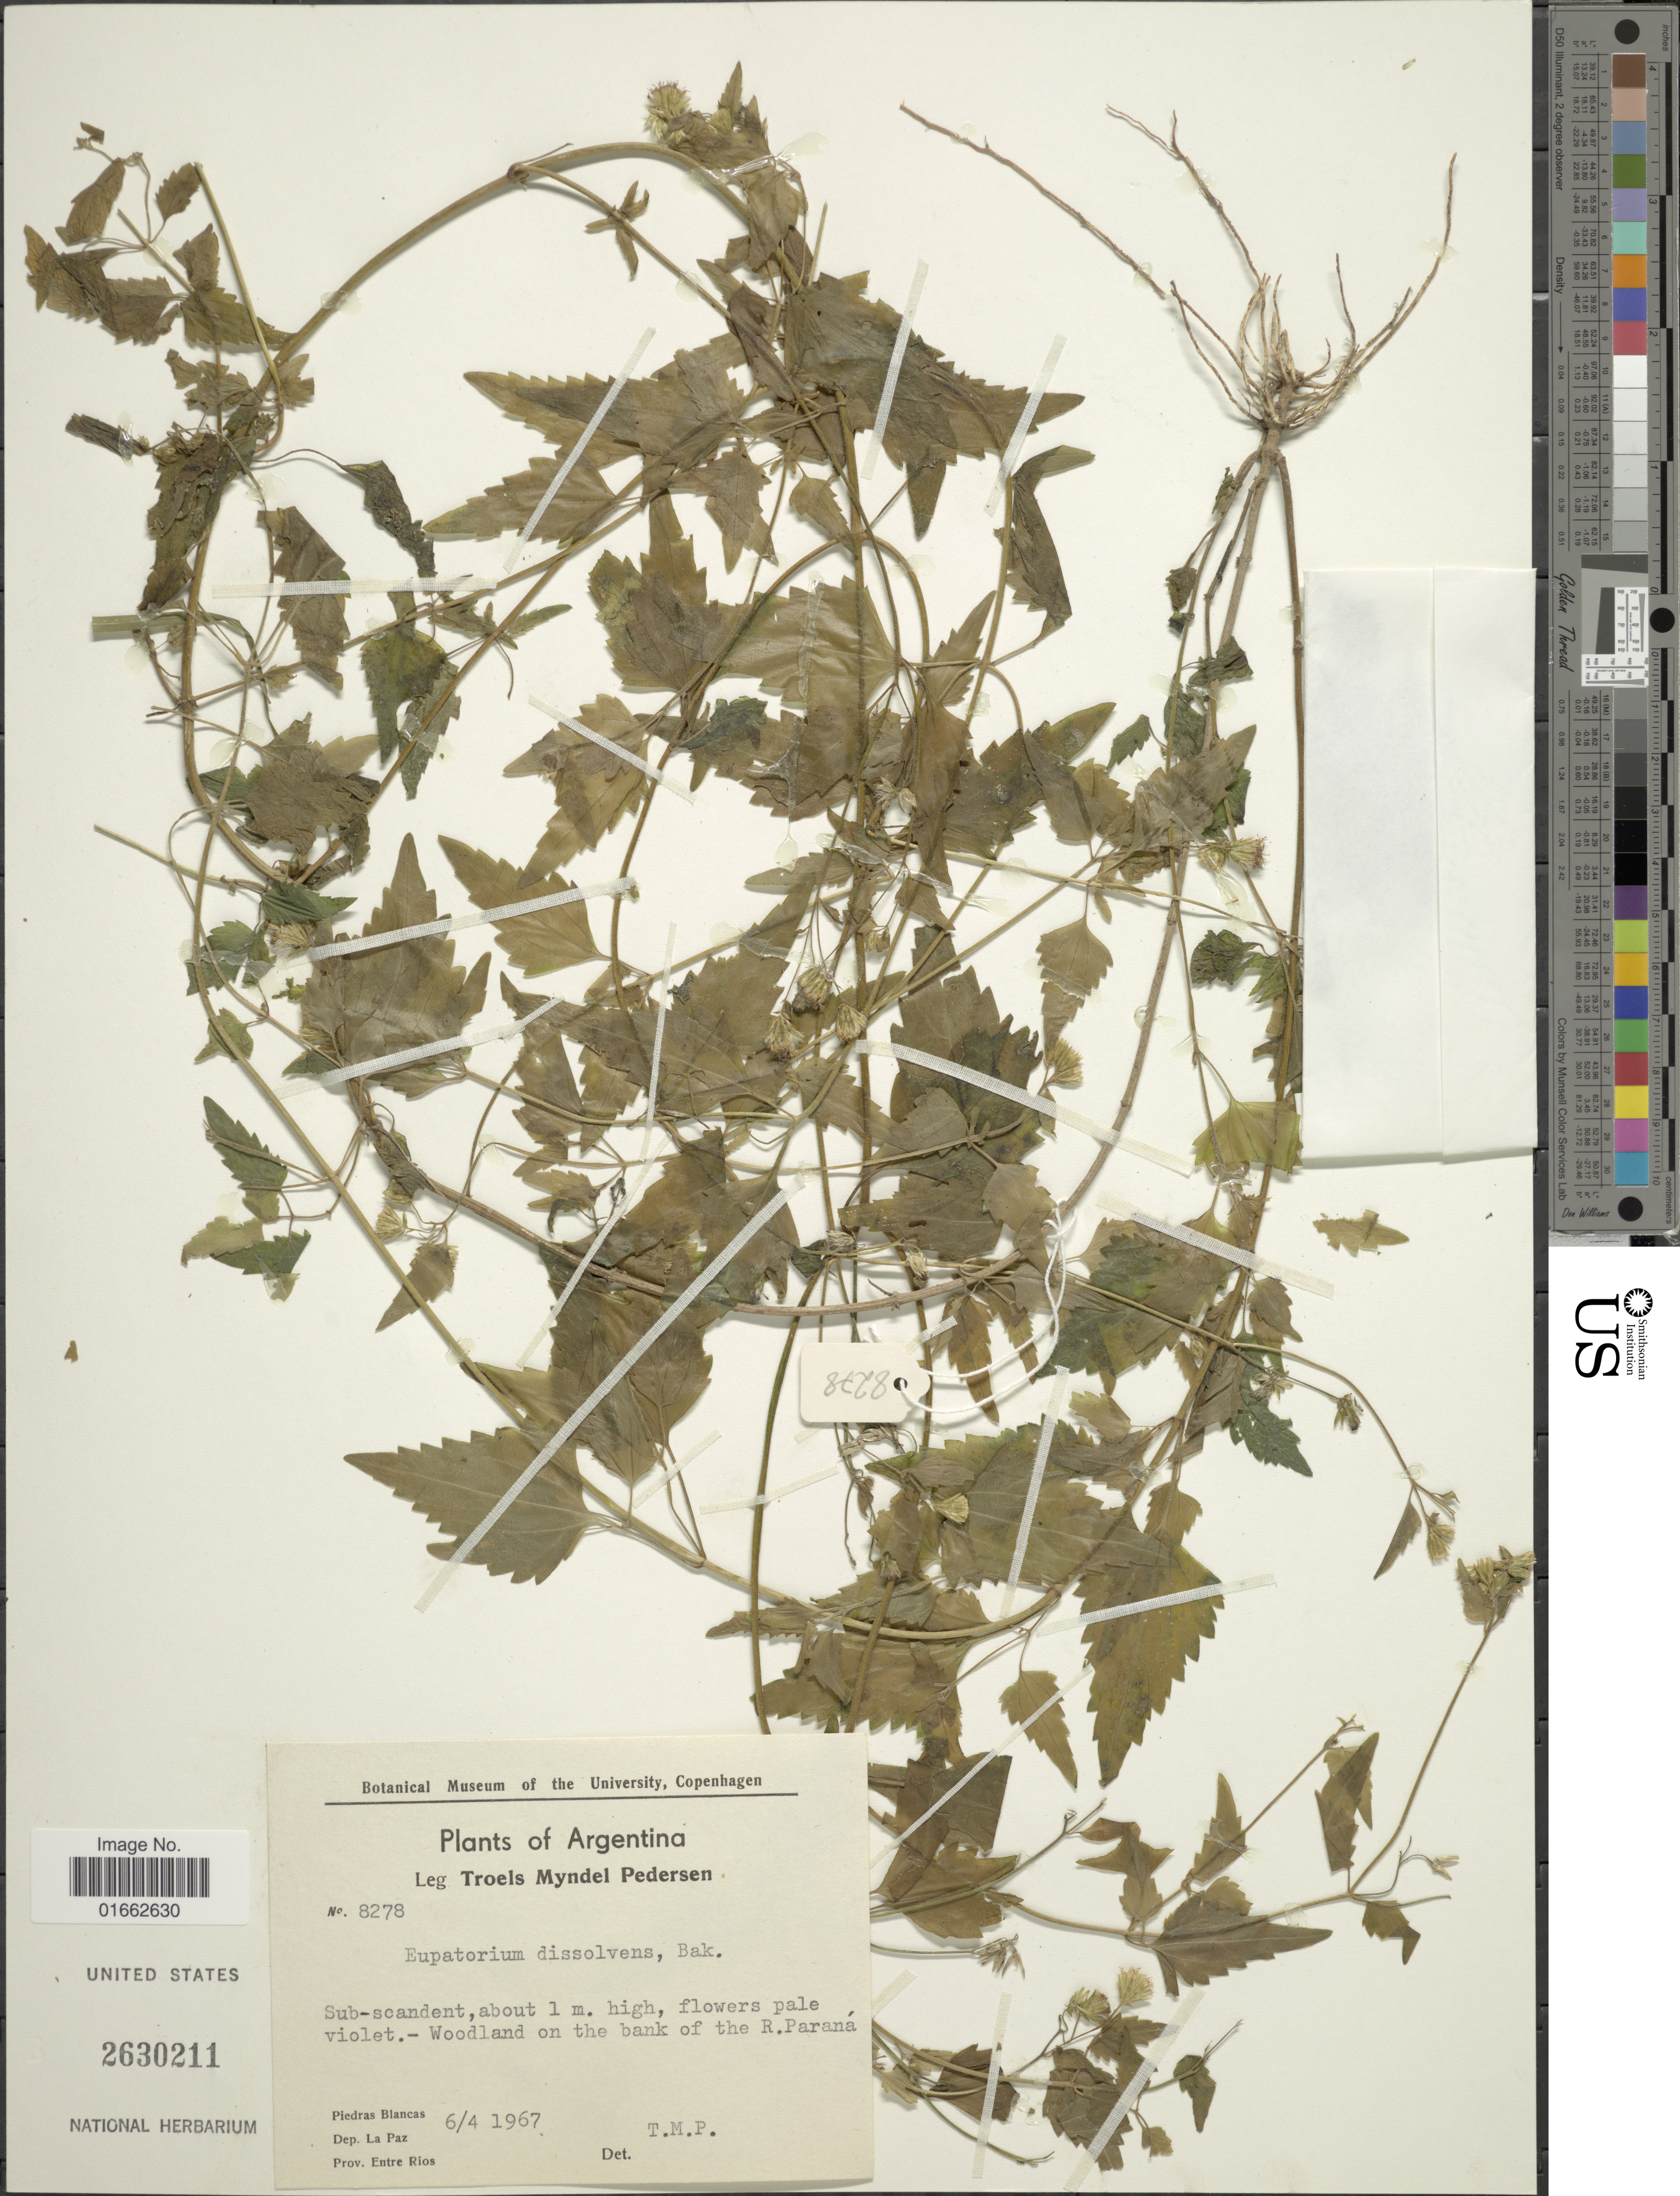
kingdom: Plantae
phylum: Tracheophyta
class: Magnoliopsida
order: Asterales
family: Asteraceae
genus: Fleischmannia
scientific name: Fleischmannia dissolvens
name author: (Baker) R.M. King & H. Rob.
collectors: T. Pederson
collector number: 8278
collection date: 1967-04-06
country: Argentina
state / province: Entre Rios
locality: Woodland on the bank of the R. Paraná, Piedras Blancas, Dep. La Paz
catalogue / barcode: US 2630211